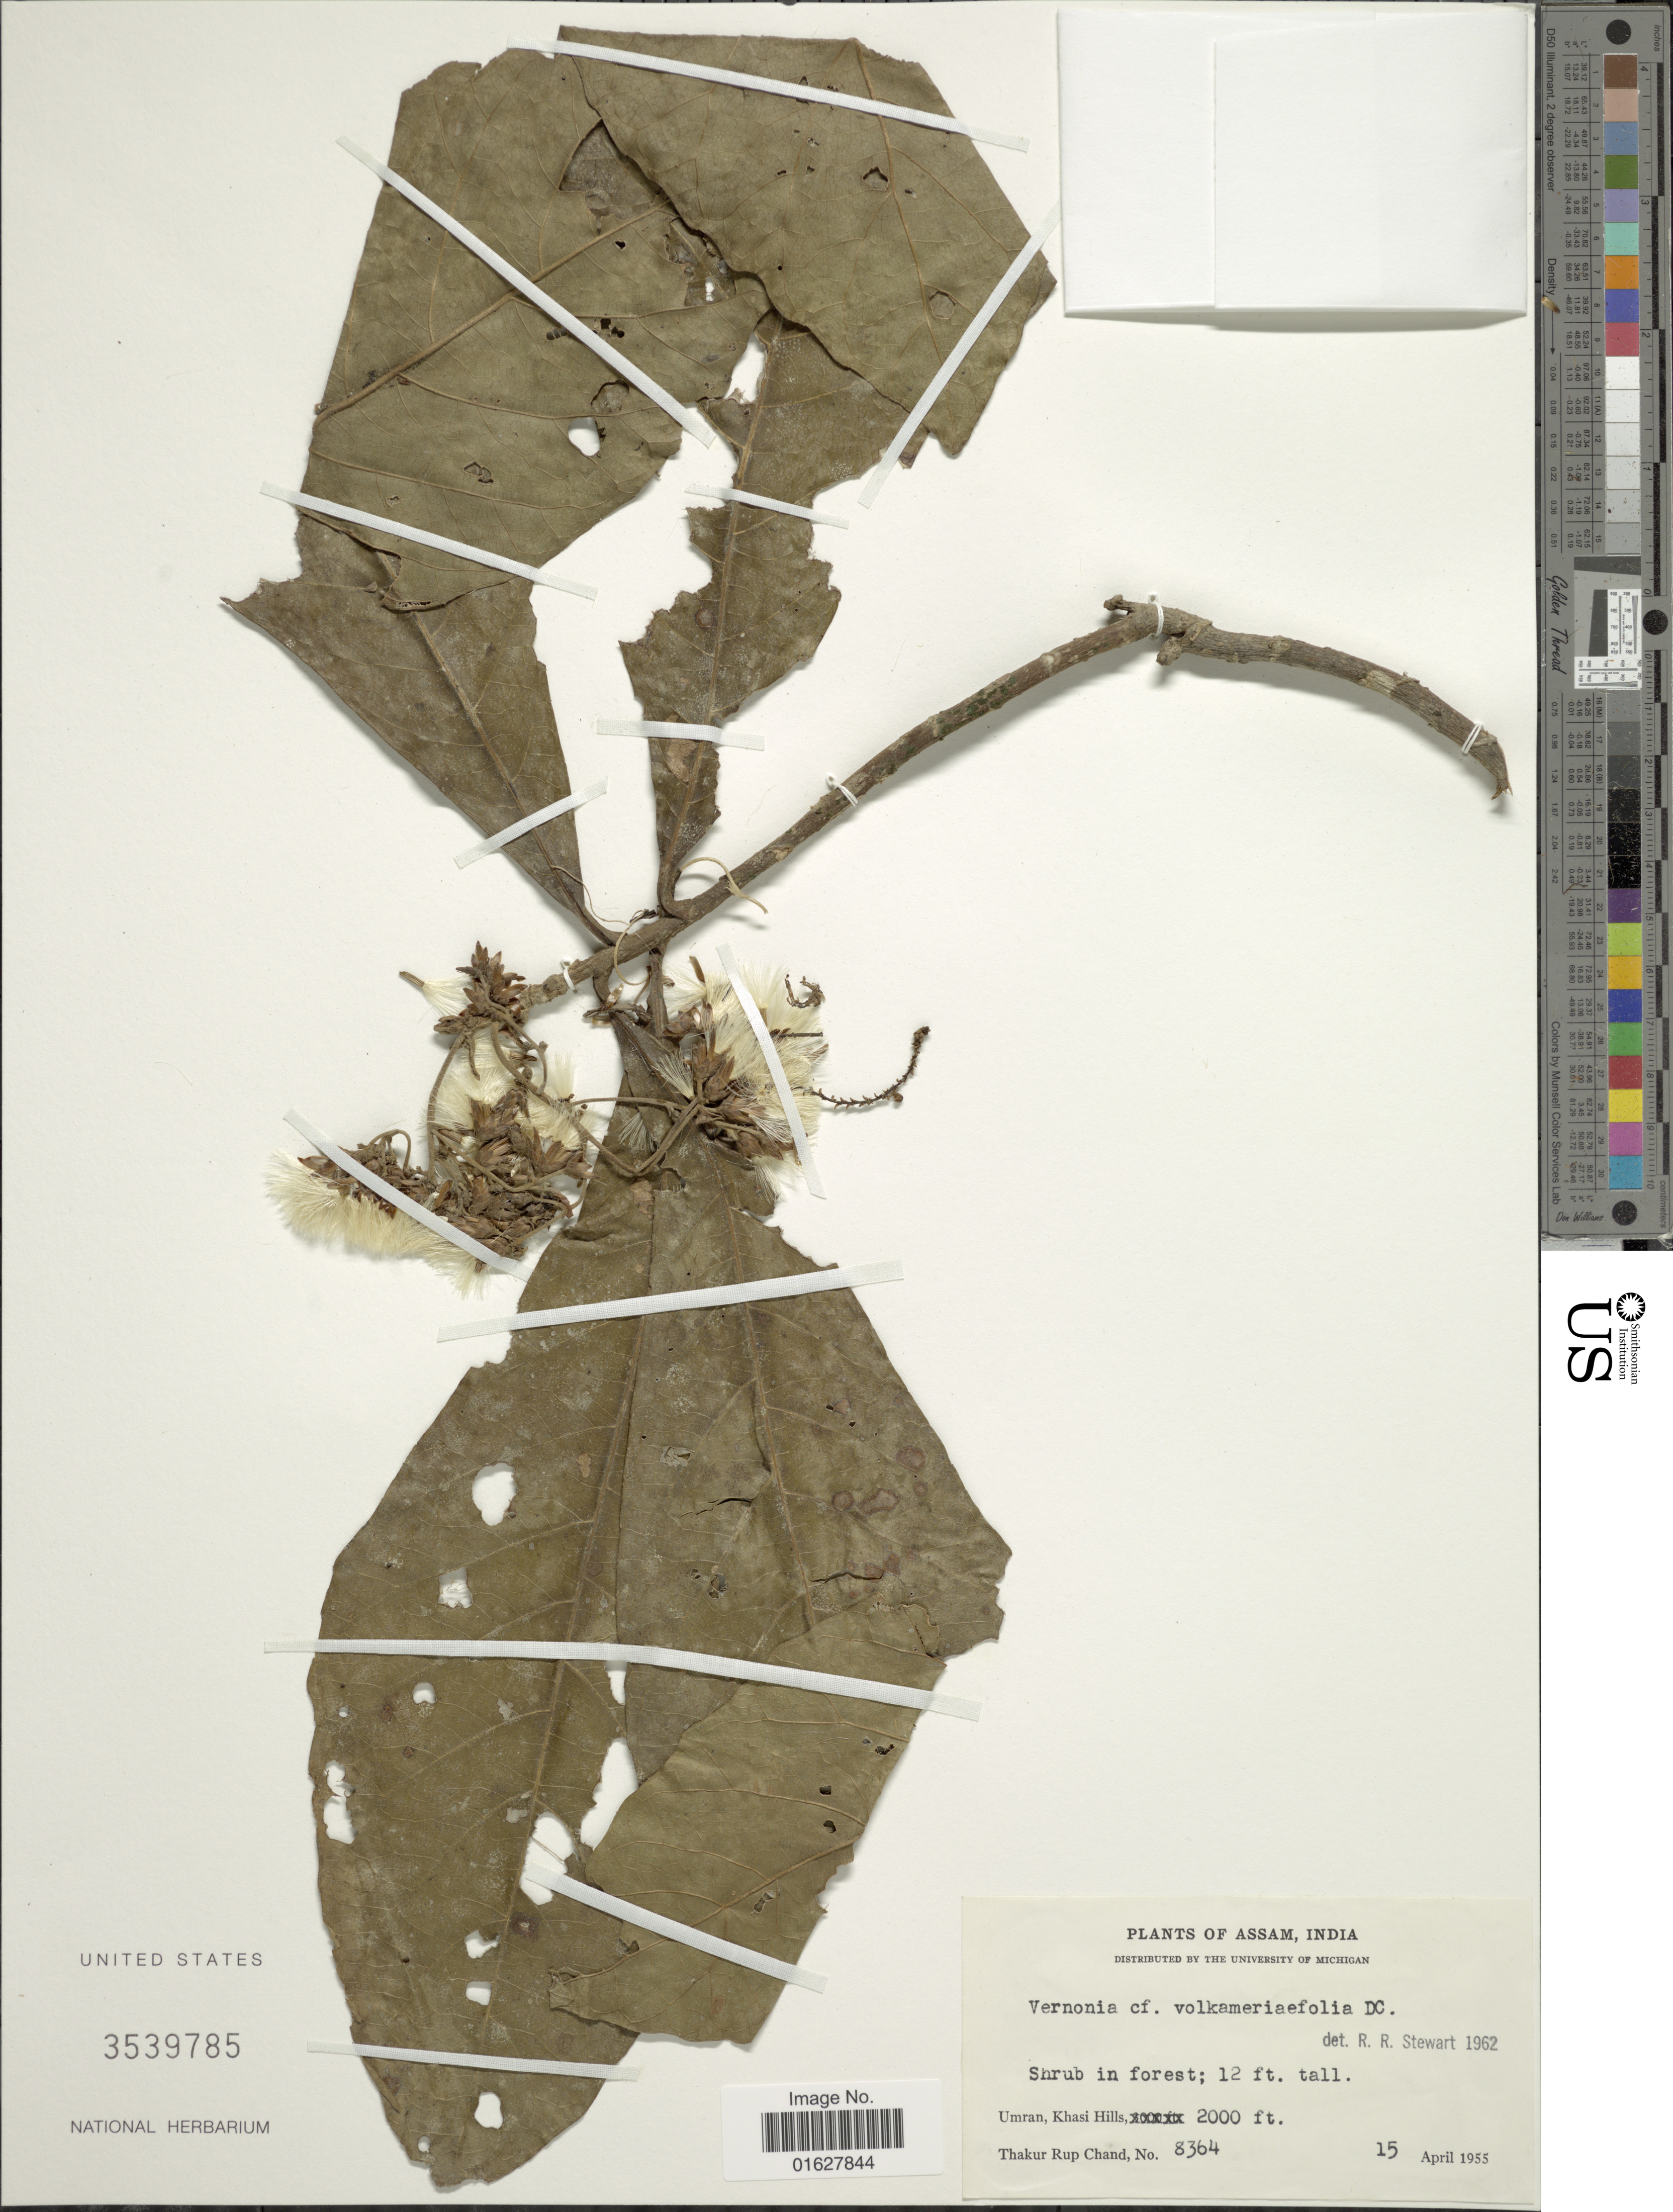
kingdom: Plantae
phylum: Tracheophyta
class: Magnoliopsida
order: Asterales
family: Asteraceae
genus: Vernonia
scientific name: Vernonia volkameriifolia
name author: DC.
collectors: T. R. Chand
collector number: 8364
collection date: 1955-04-15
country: India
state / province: Meghalaya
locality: Assam, India. Umran, Khasi Hills,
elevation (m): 610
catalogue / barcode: US 3539785